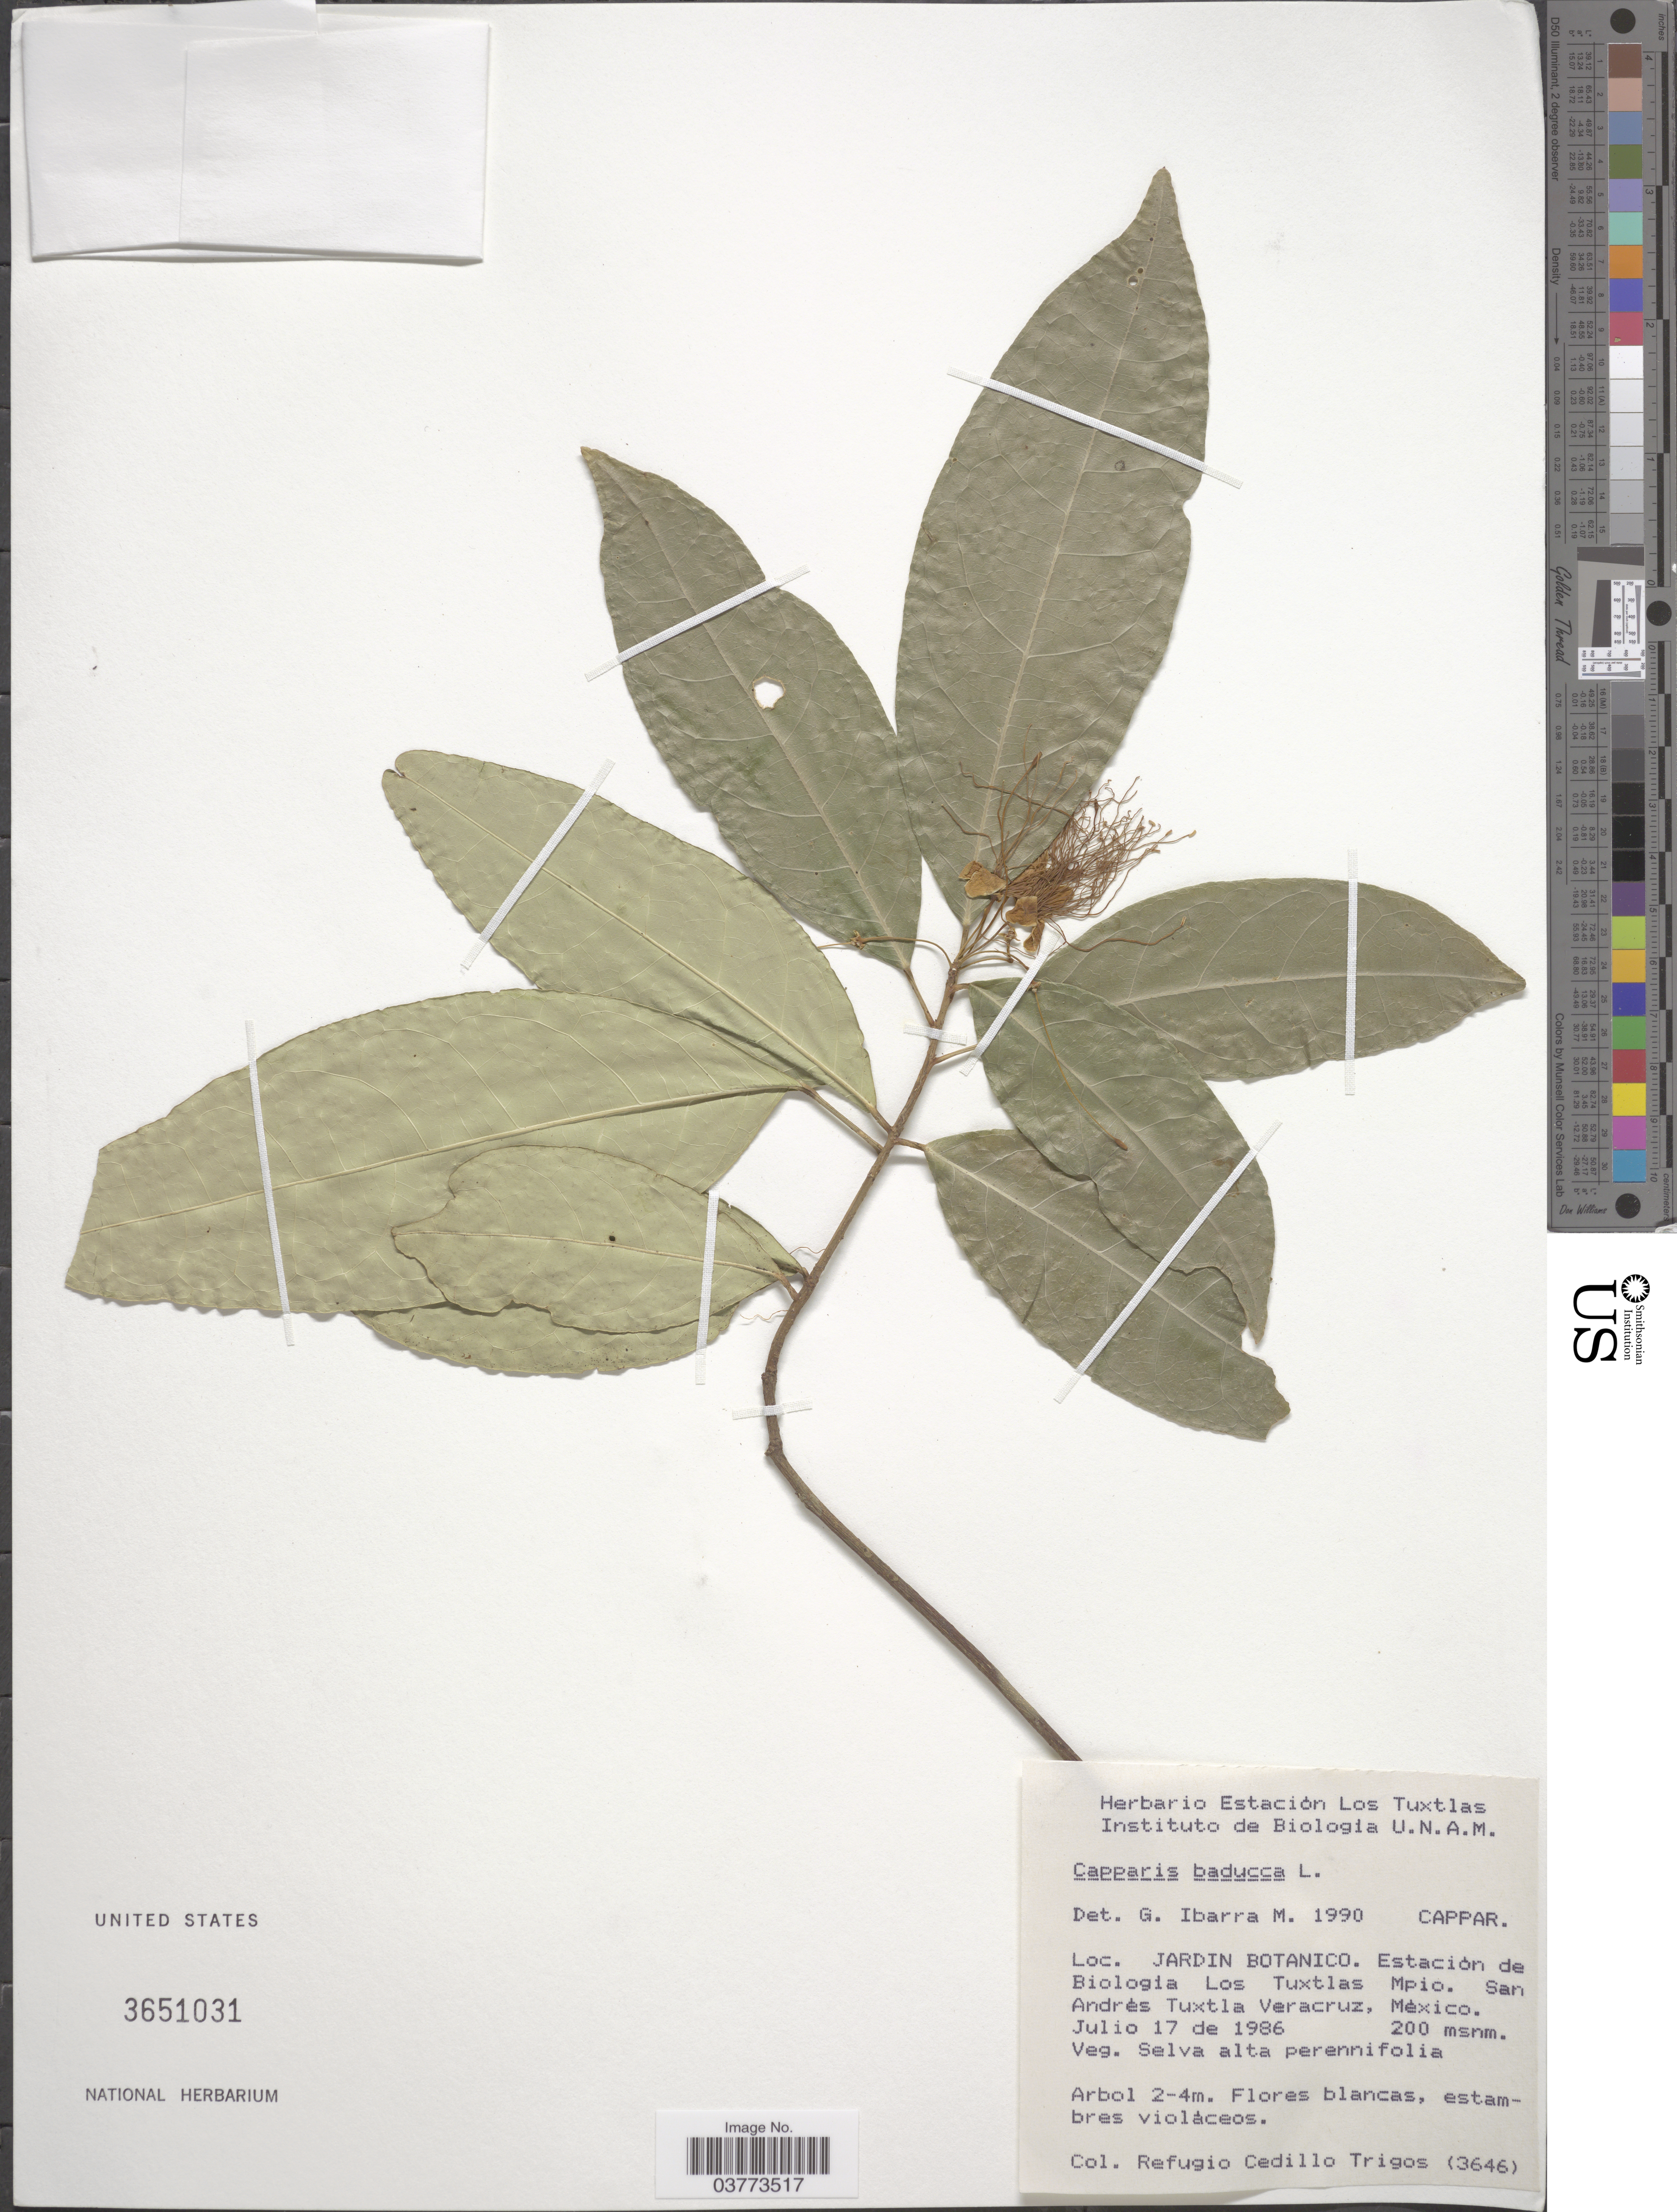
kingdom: Plantae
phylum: Tracheophyta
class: Magnoliopsida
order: Brassicales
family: Capparaceae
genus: Capparidastrum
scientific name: Capparidastrum frondosum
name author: (Jacq.) Cornejo & Iltis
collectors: R. CedilloT.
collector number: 3646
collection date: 1986-07-17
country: Mexico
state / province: Veracruz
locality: Jardin Botanico. Estacion de Biologia Los Tuxtlas Mpio. San Andrés Tuxtla Veracruz.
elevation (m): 200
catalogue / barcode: US 3651031